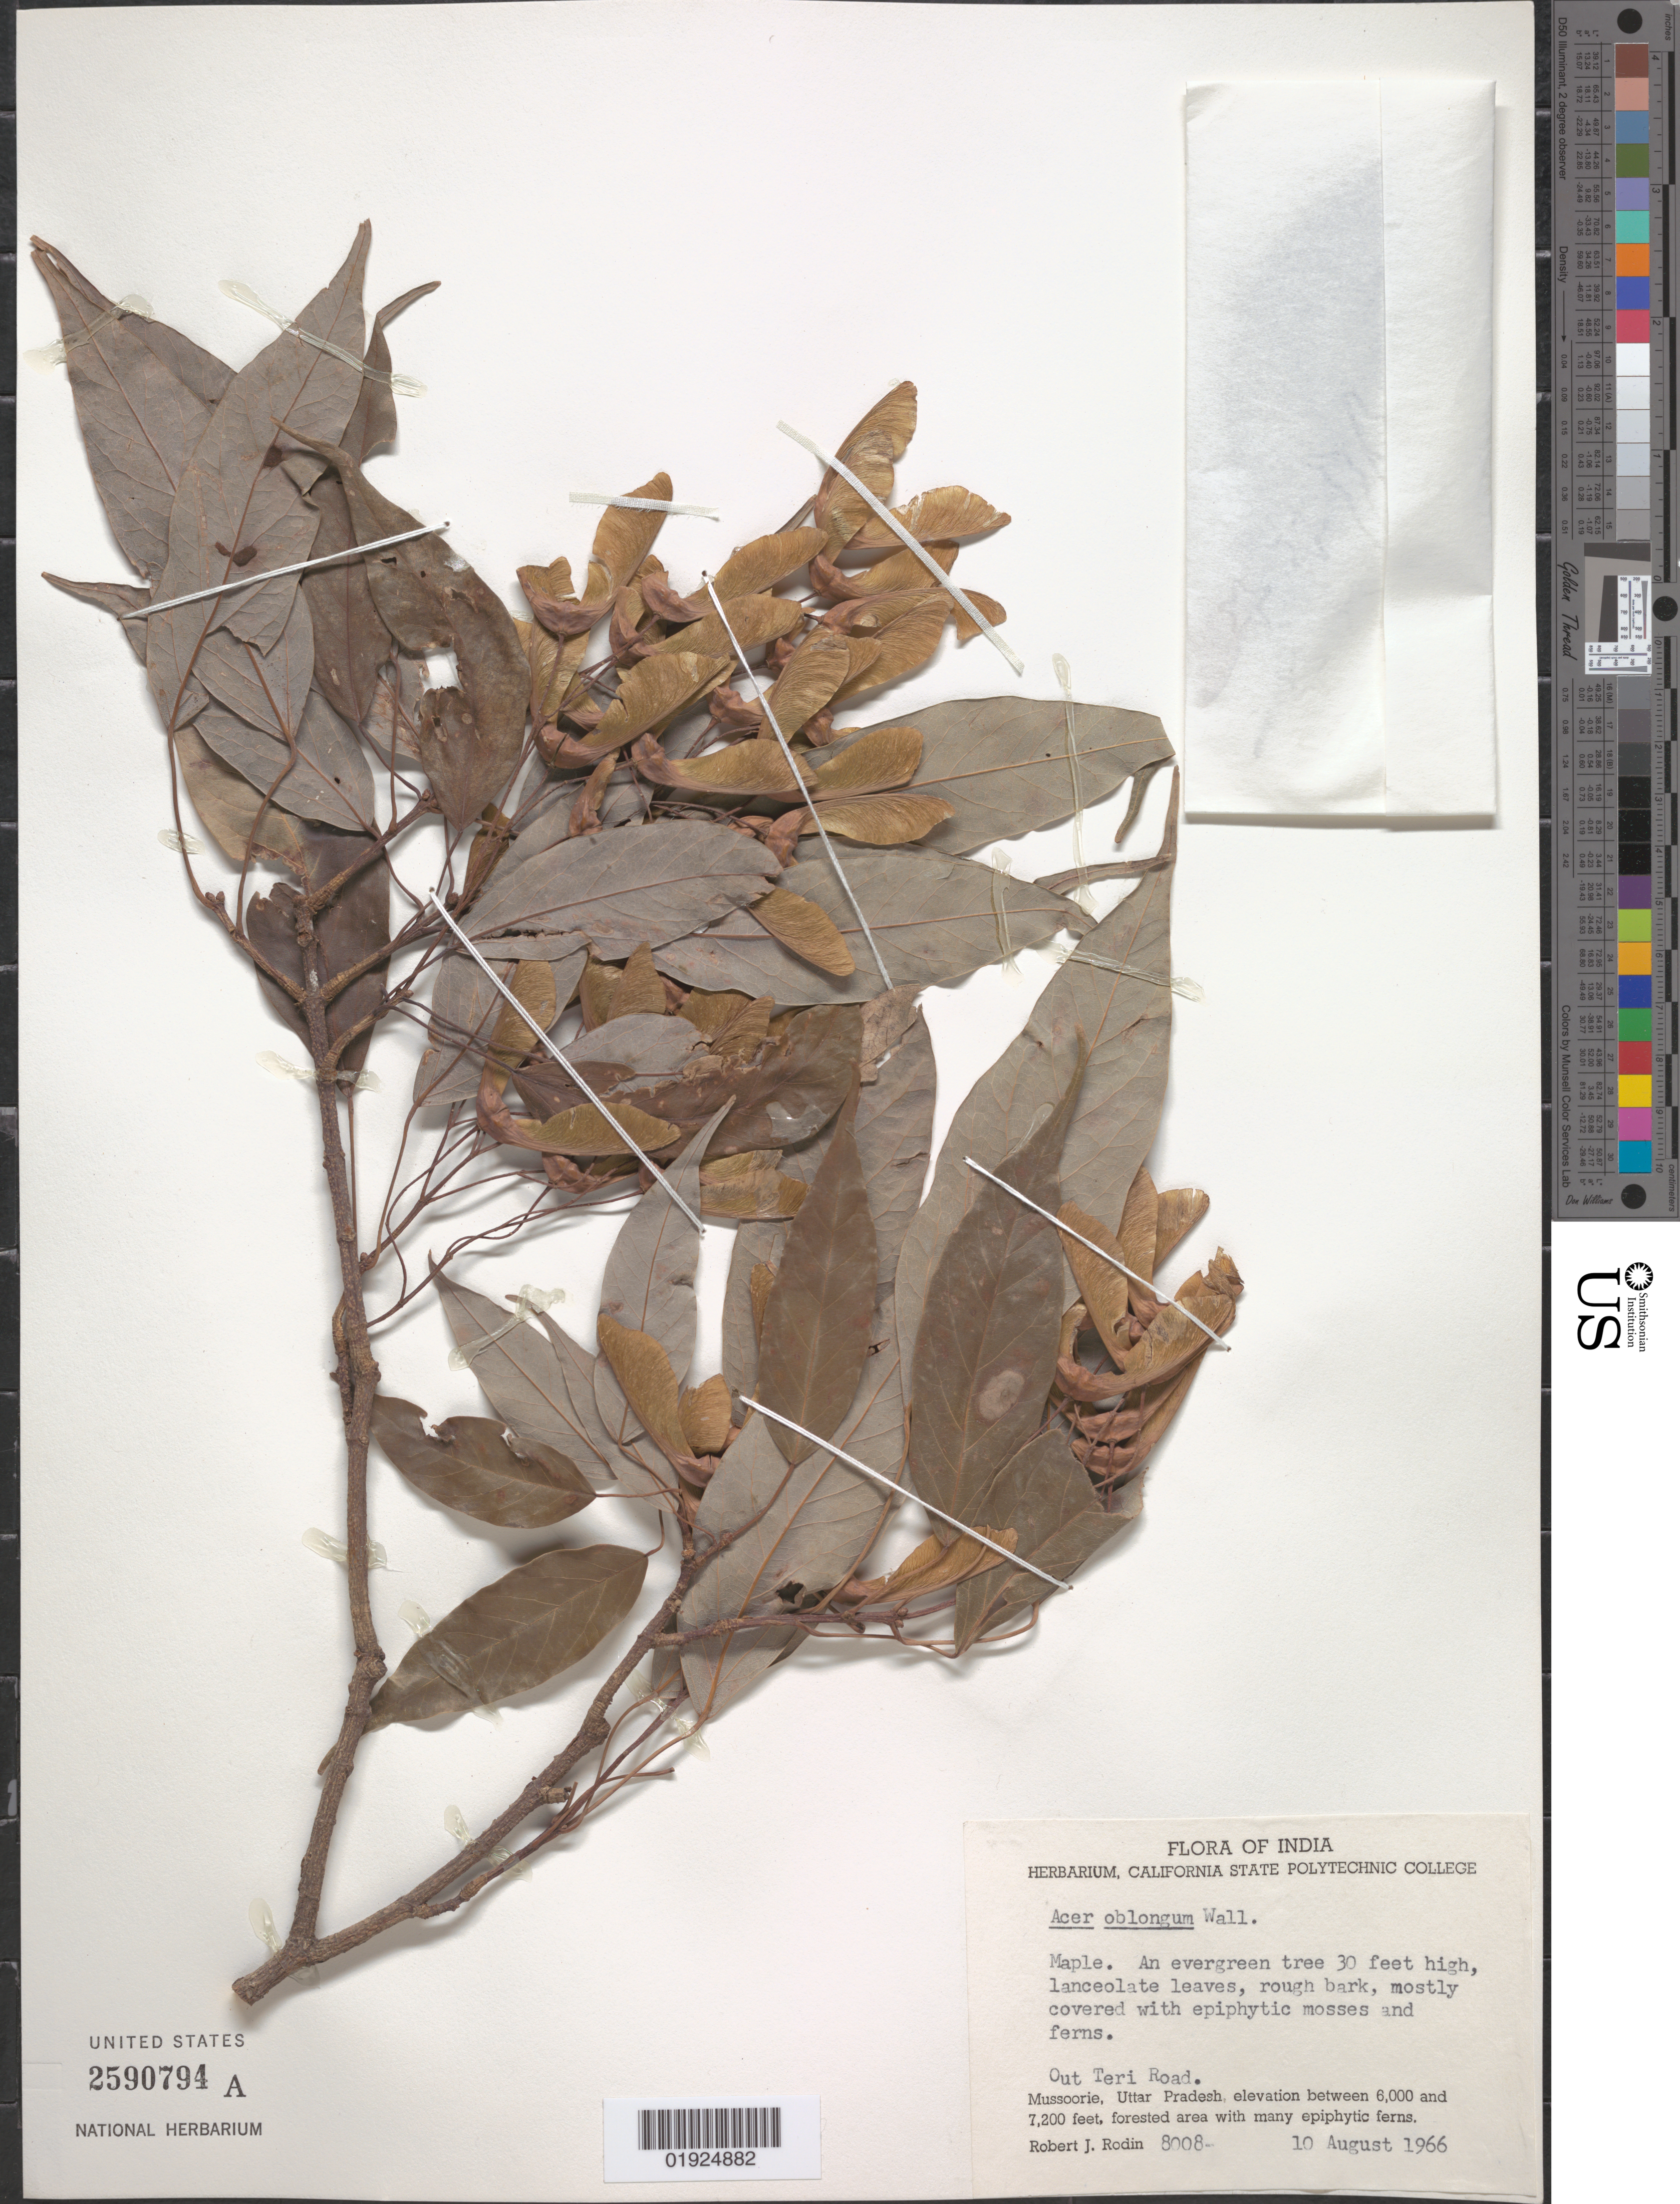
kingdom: Plantae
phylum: Tracheophyta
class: Magnoliopsida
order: Sapindales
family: Sapindaceae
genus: Acer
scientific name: Acer oblongum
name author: Wall. ex DC.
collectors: R. J. Rodin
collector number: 8008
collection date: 1966-08-10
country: India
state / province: Uttarakhand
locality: Mussoorie, Uttar Pradesh [Uttarakhand]. Out Teri Road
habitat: Forested area with many epiphytic ferns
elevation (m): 1829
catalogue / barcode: US 2590794A